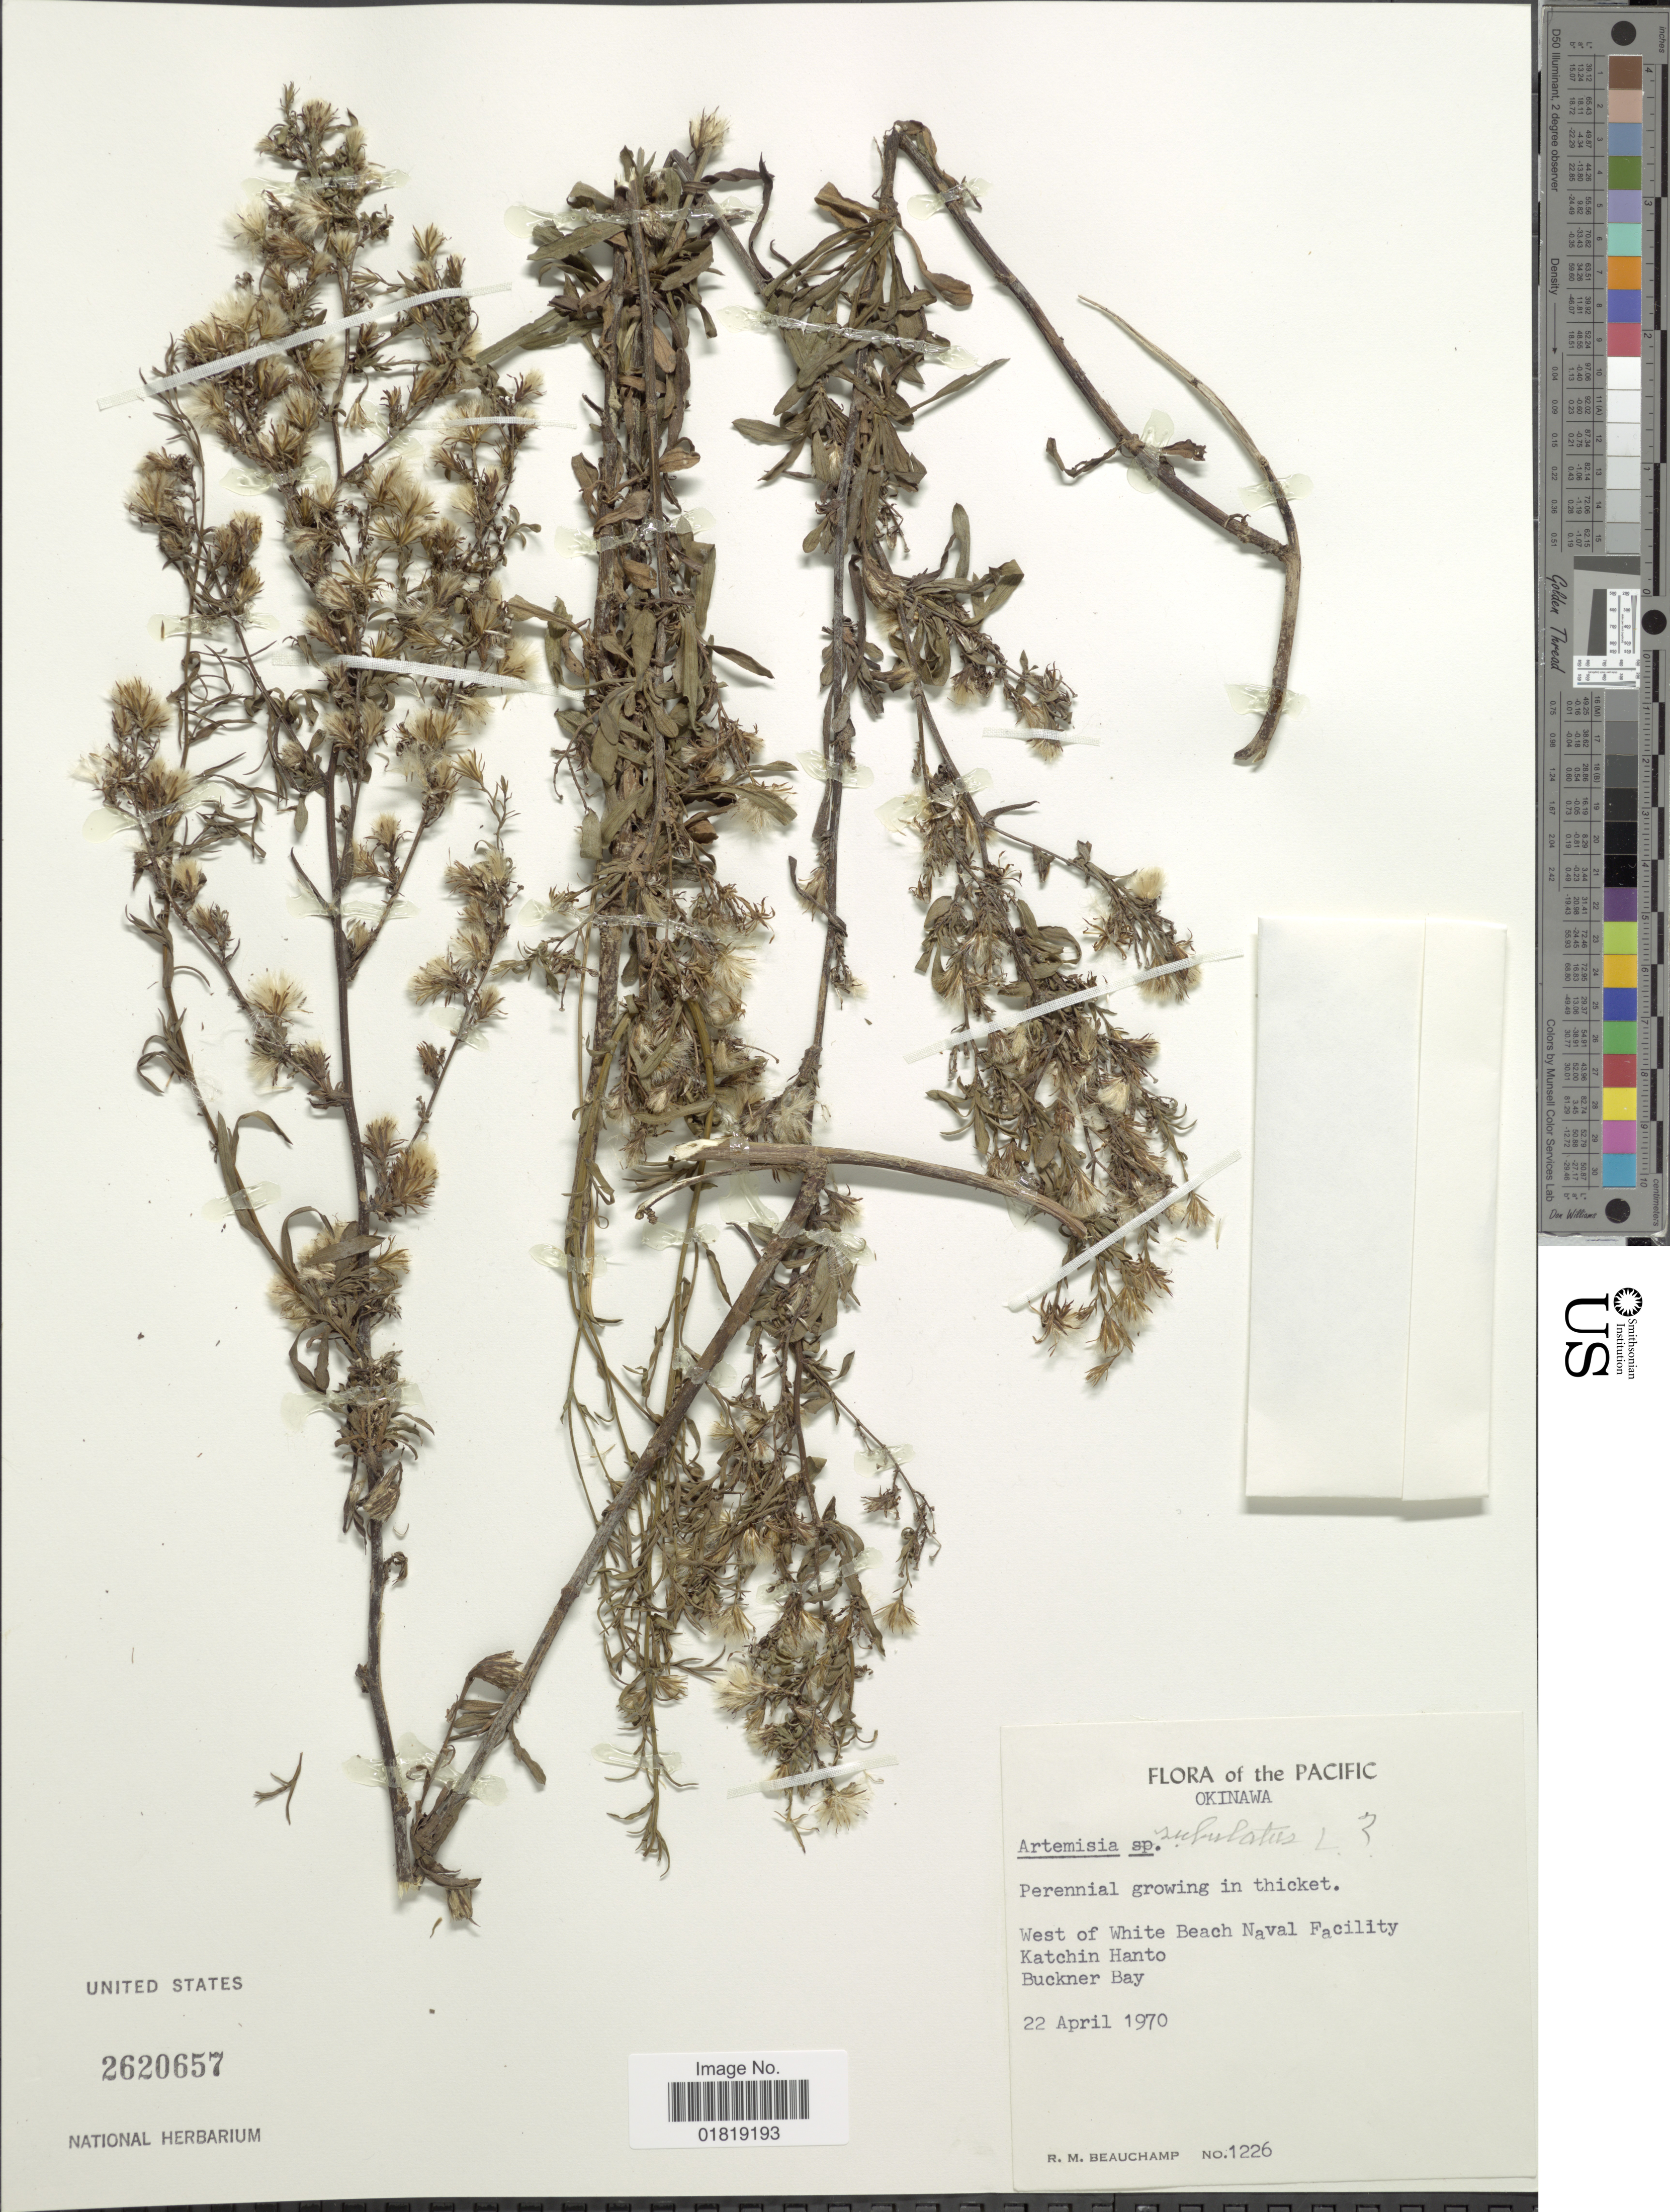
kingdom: Plantae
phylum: Tracheophyta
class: Magnoliopsida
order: Asterales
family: Asteraceae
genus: Artemisia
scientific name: Artemisia subulatus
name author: L.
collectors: R. Beauchamp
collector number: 1226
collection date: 1970-04-22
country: Japan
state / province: Okinawa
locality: The Pacific, West of White Beach Naval Facility, Katchin Hanto, Buckner Bay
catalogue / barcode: US 2620657